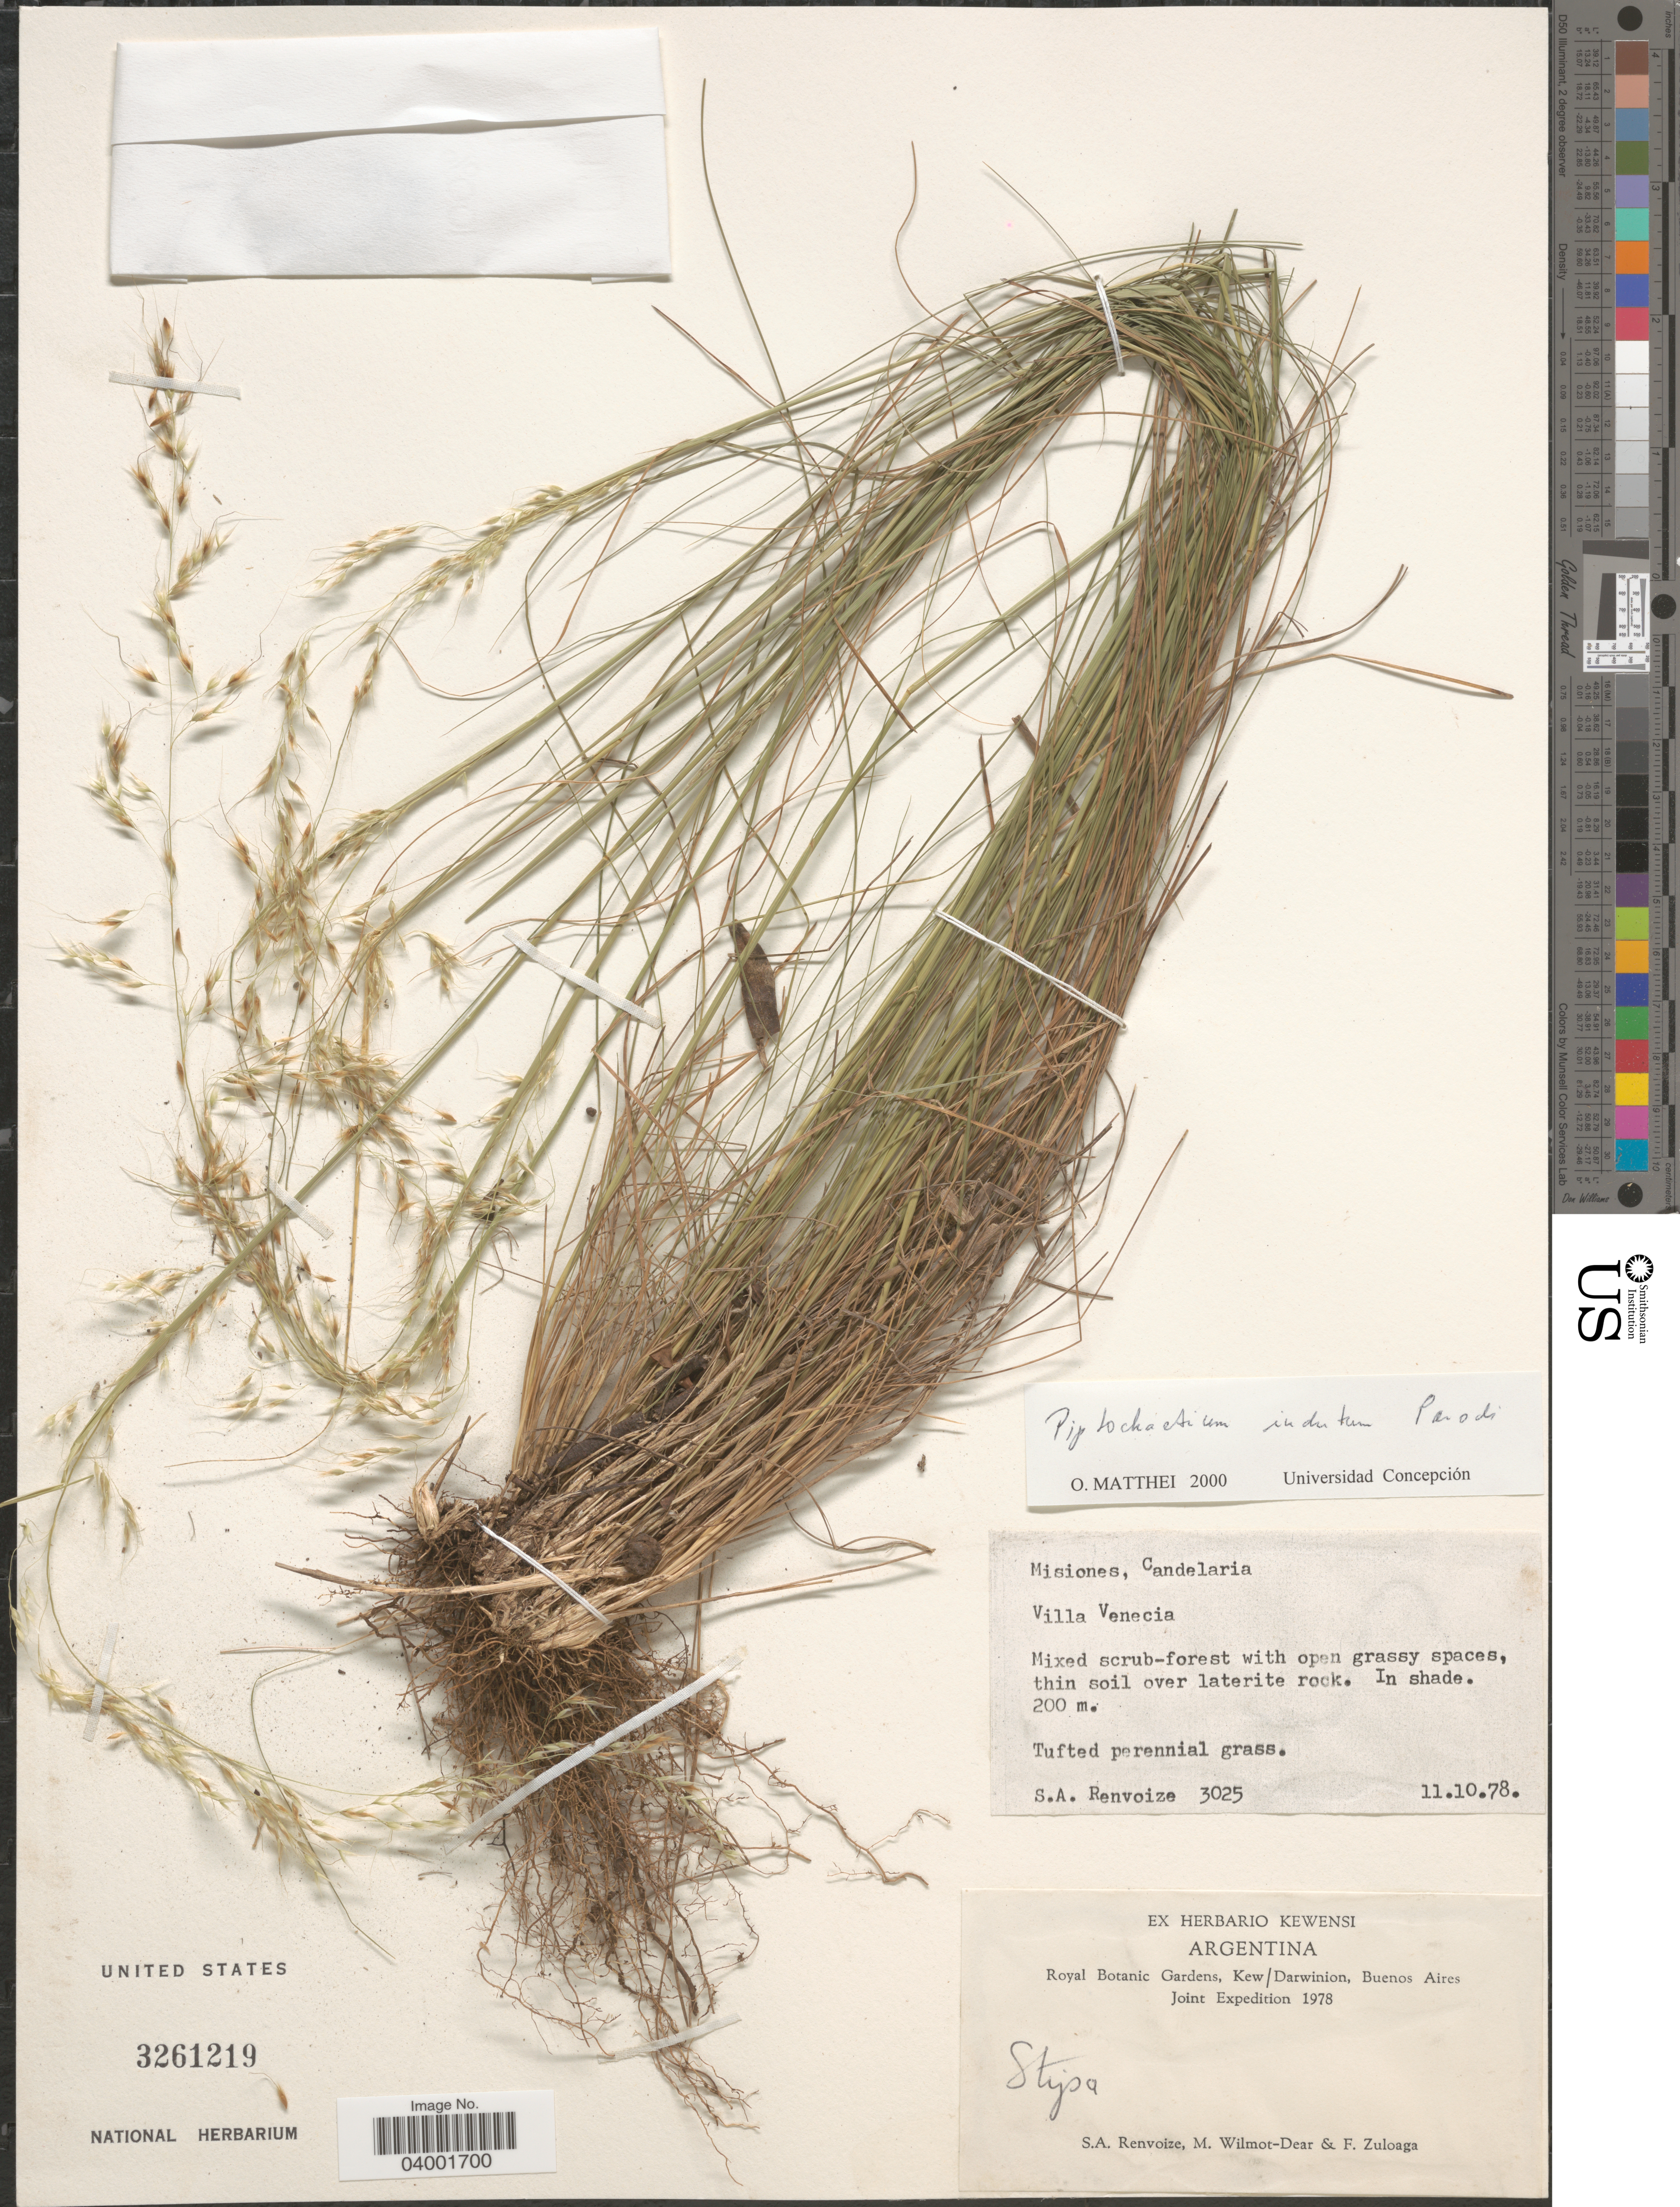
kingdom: Plantae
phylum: Tracheophyta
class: Liliopsida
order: Poales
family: Poaceae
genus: Piptochaetium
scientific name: Piptochaetium indutum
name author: Parodi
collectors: S. A. Renvoize, M. Wilmot-Dear & F. Zuloaga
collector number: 3025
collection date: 1978-10-11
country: Argentina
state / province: Misiones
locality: Candelaria. Villa Venecia.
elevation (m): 200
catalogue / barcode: US 3261219